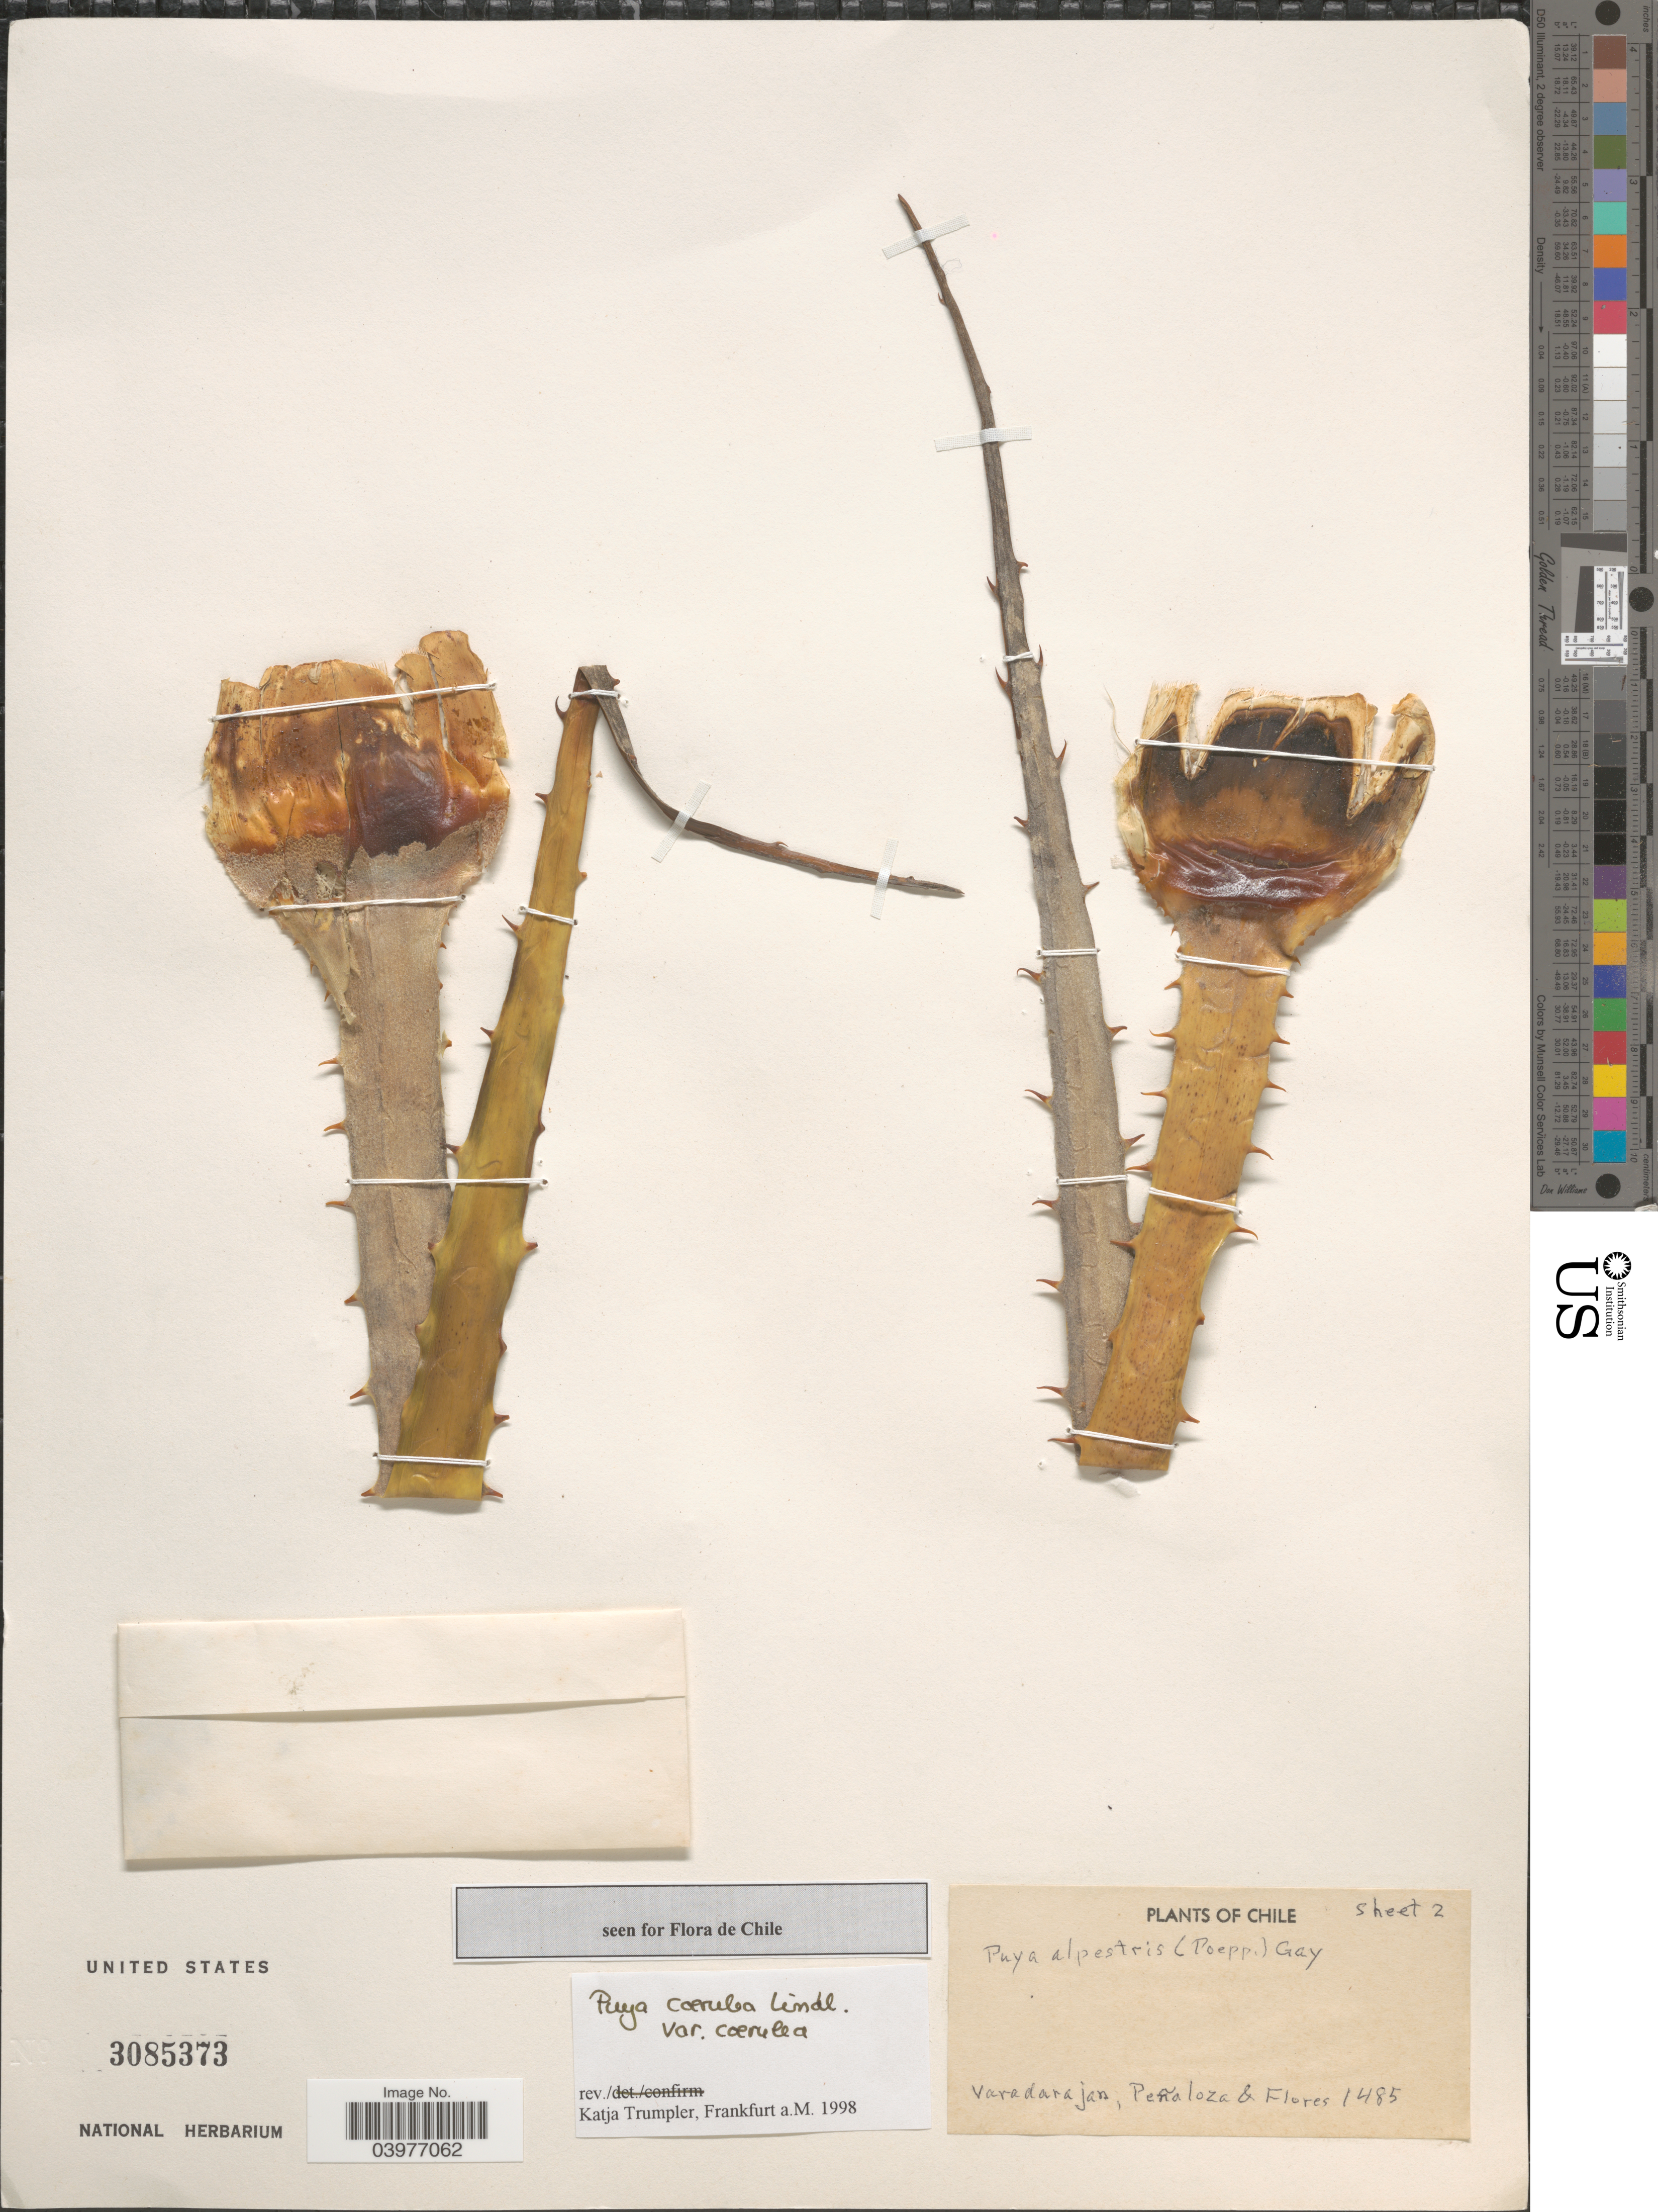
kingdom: Plantae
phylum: Tracheophyta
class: Liliopsida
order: Poales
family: Bromeliaceae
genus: Puya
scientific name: Puya coerulea var. coerulea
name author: Lindl.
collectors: Varadarajan, --, Peñaloza & -. Flores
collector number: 1485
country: Chile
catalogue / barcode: US 3085373